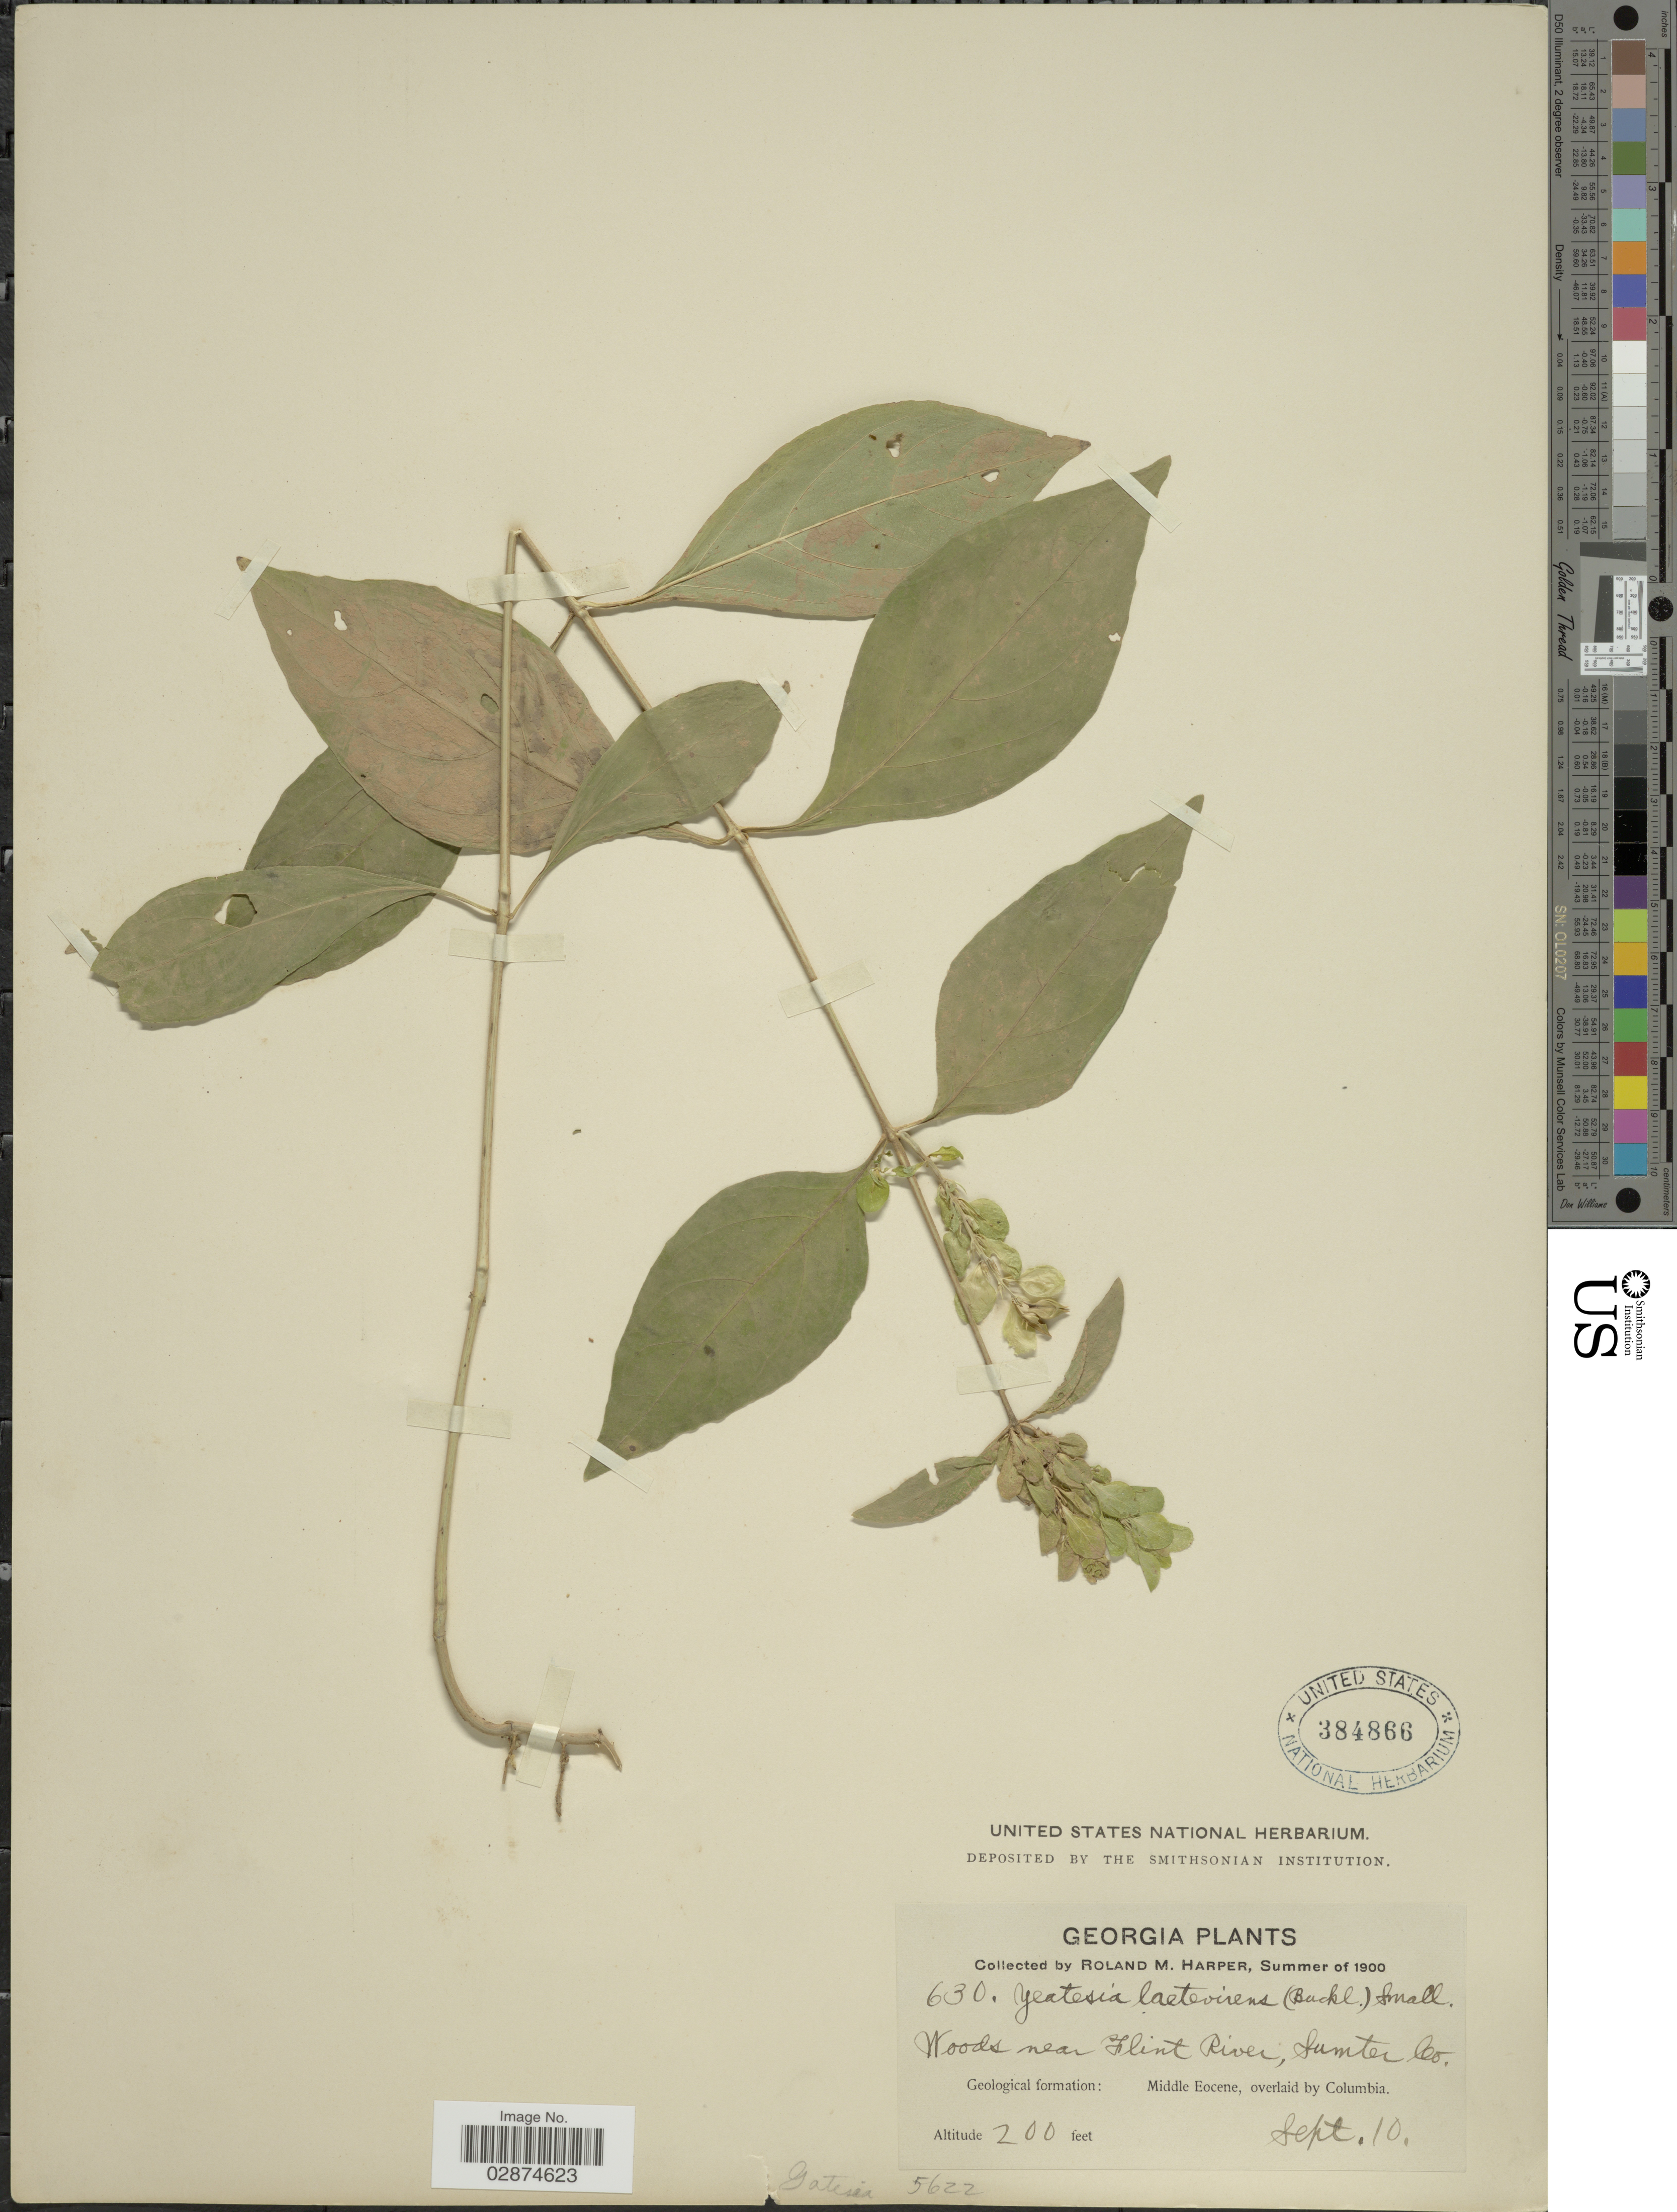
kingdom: Plantae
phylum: Tracheophyta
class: Magnoliopsida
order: Lamiales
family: Acanthaceae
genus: Yeatesia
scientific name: Yeatesia viridiflora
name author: (Nees) Small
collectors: R. M. Harper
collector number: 630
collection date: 1900-09-10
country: United States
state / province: Georgia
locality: Woods near Flint River, Sumter Co.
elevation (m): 61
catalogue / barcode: US 384866